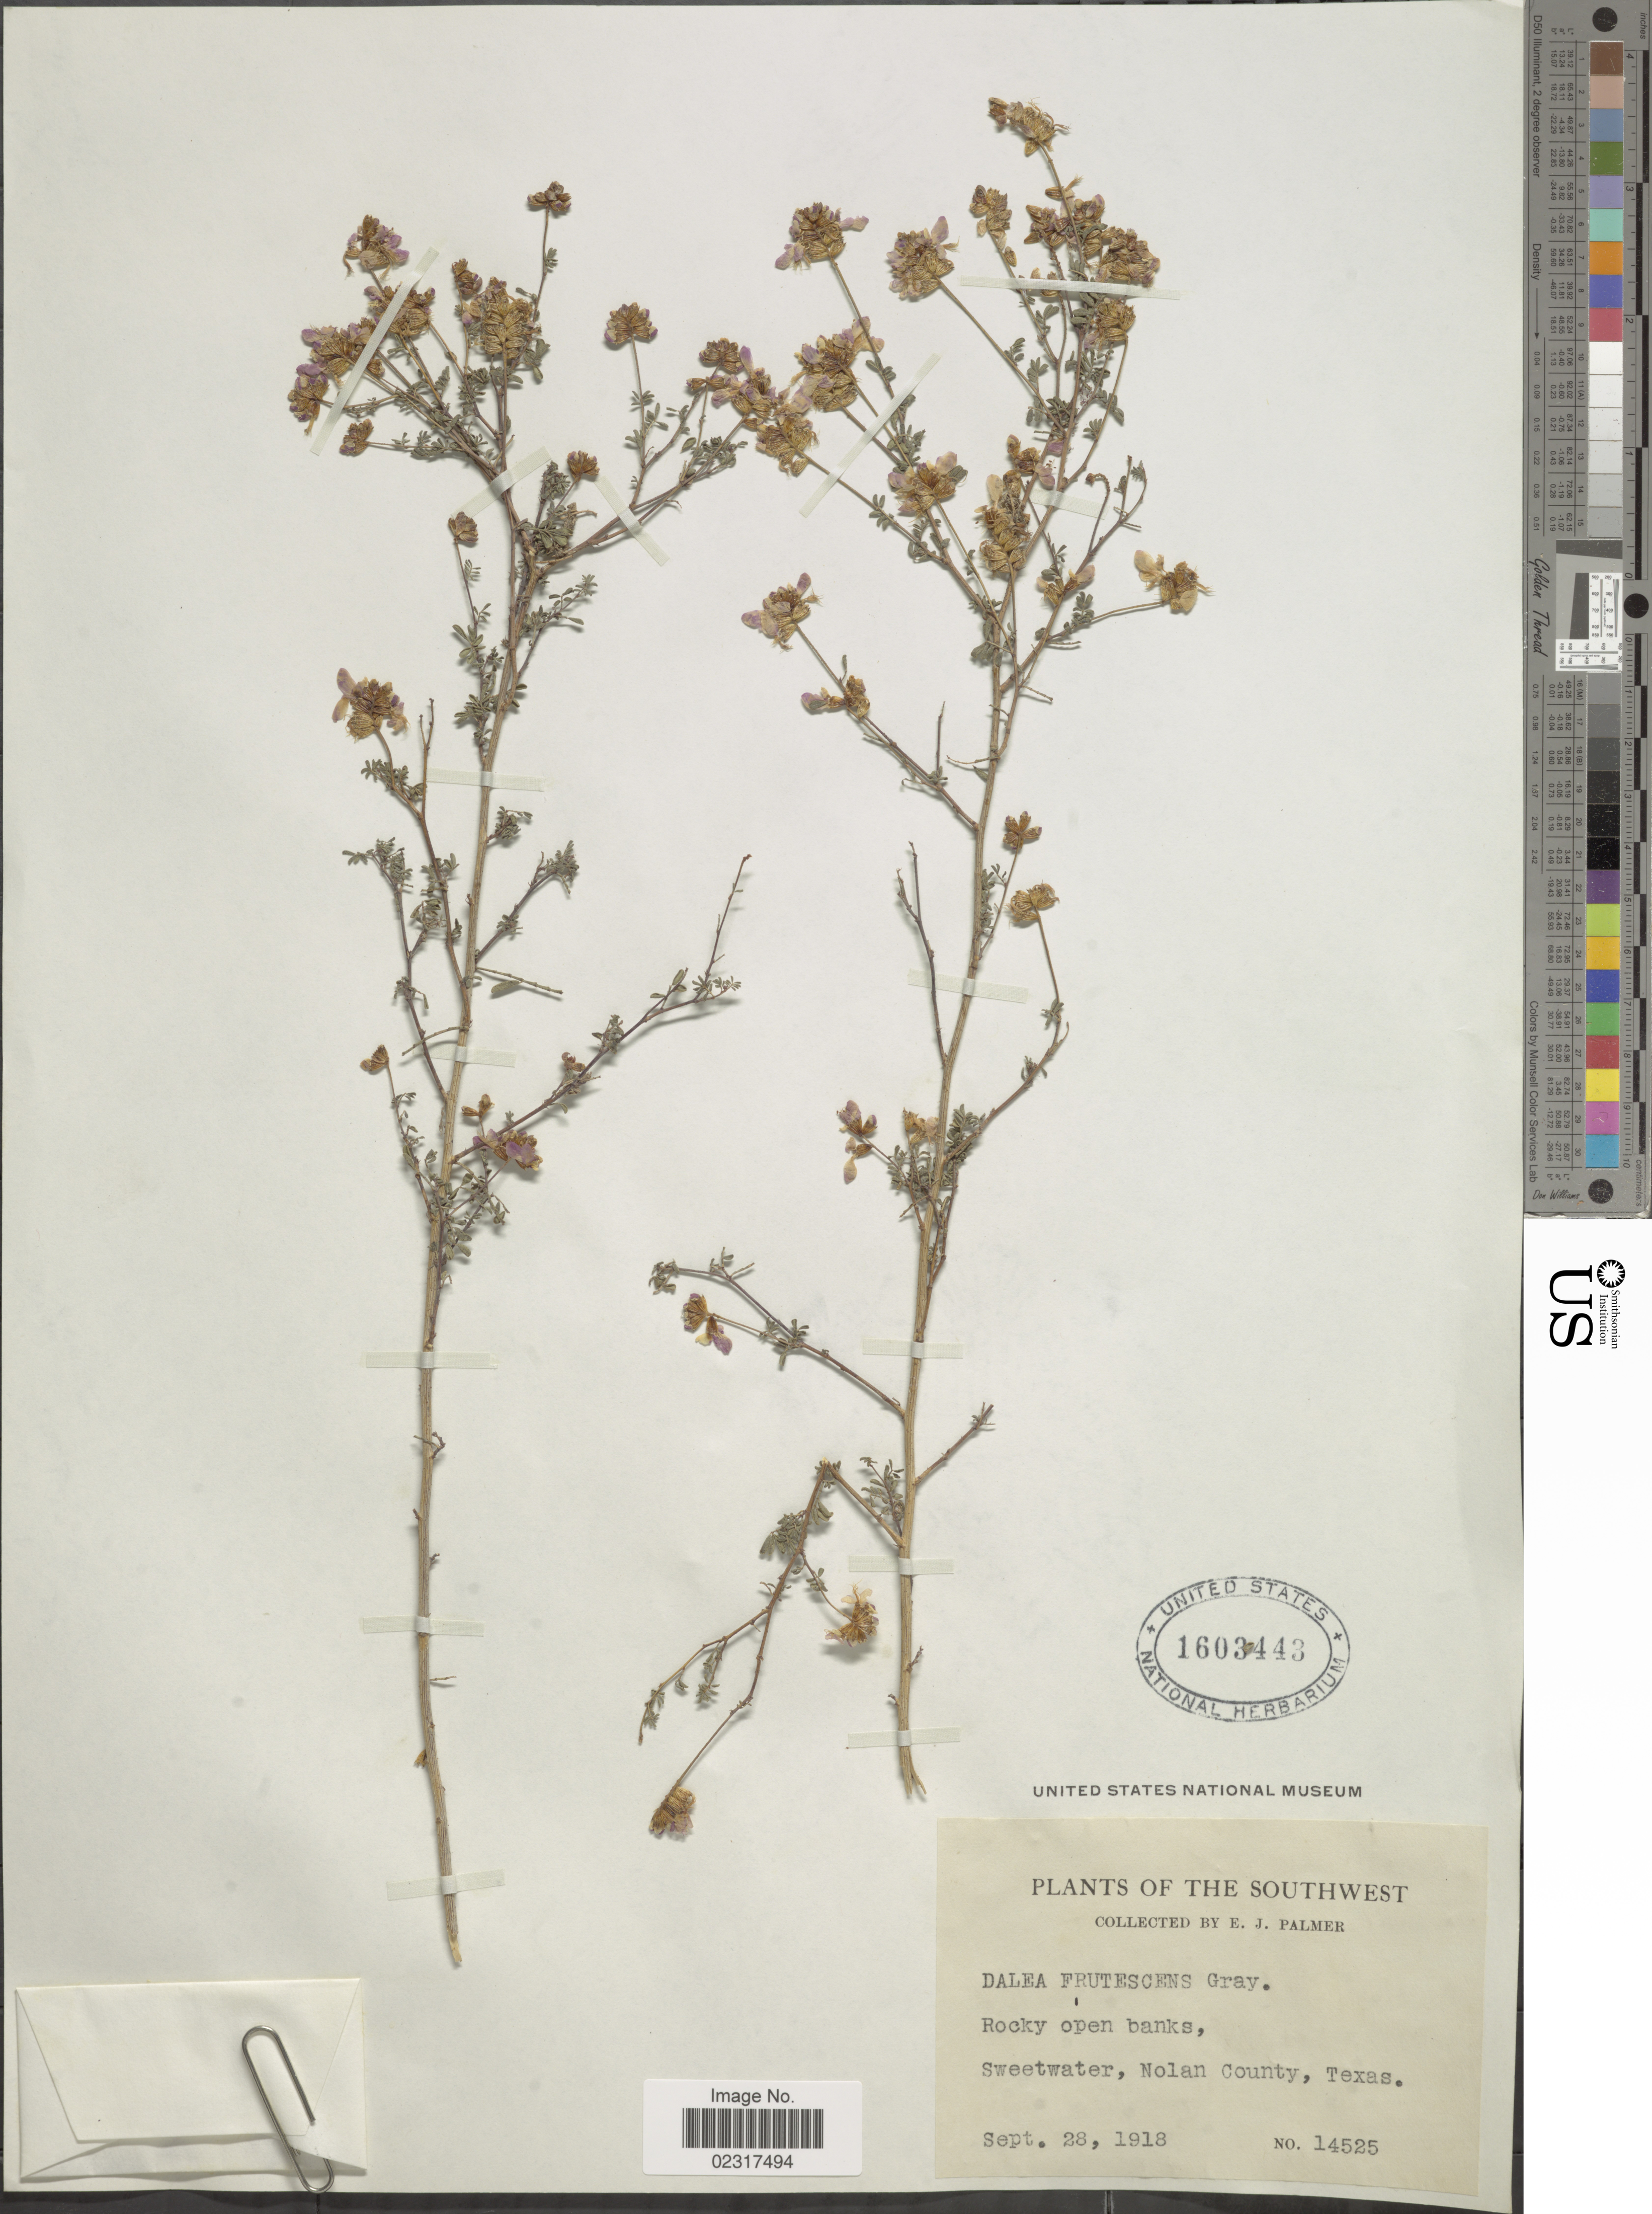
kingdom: Plantae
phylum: Tracheophyta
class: Magnoliopsida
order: Fabales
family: Fabaceae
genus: Dalea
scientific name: Dalea frutescens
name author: A. Gray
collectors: E. J. Palmer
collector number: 14525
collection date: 1918-09-28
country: United States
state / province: Texas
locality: Rocky open banks, sweetwater, Nolan County.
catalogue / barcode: US 1603443